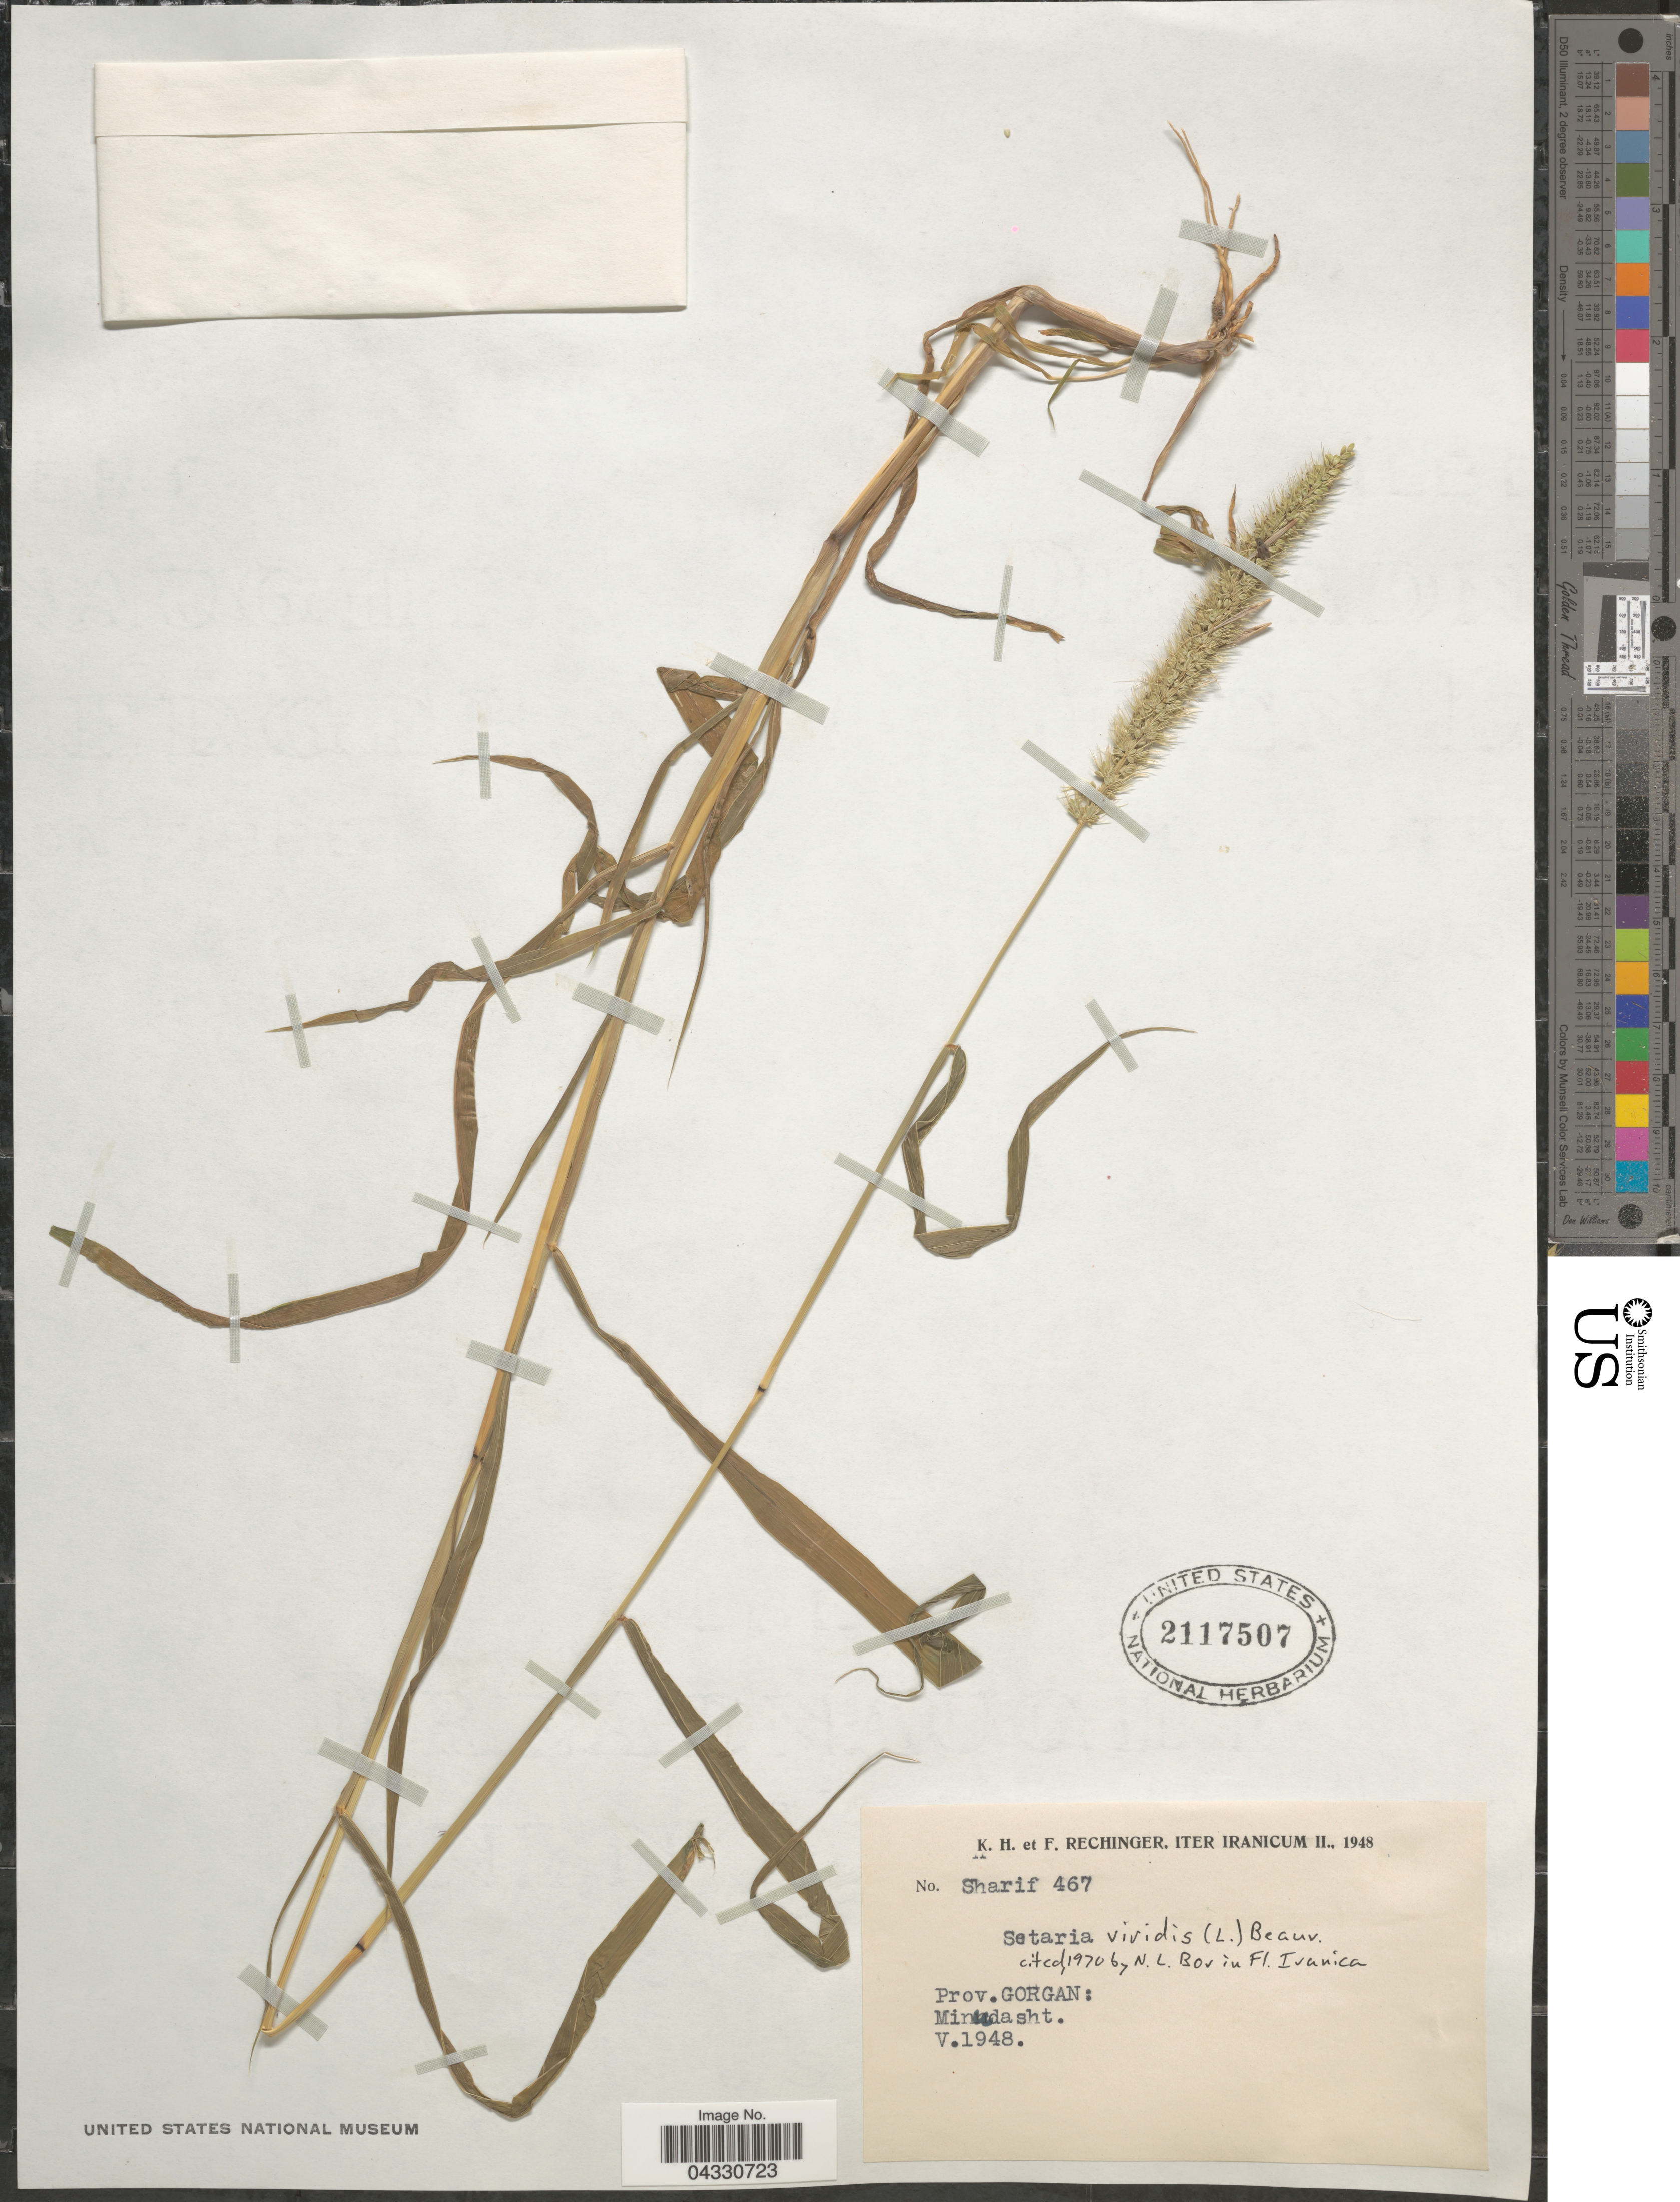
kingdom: Plantae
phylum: Tracheophyta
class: Liliopsida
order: Poales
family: Poaceae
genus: Setaria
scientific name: Setaria viridis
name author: (L.) P. Beauv.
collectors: K. H. Rechinger & F. Rechinger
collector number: Sharif 467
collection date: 1948-05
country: Iran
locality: Iter Iranicum II., 1948. Prov. Gorgan: Minudasht [interpreted].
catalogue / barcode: US 2117507